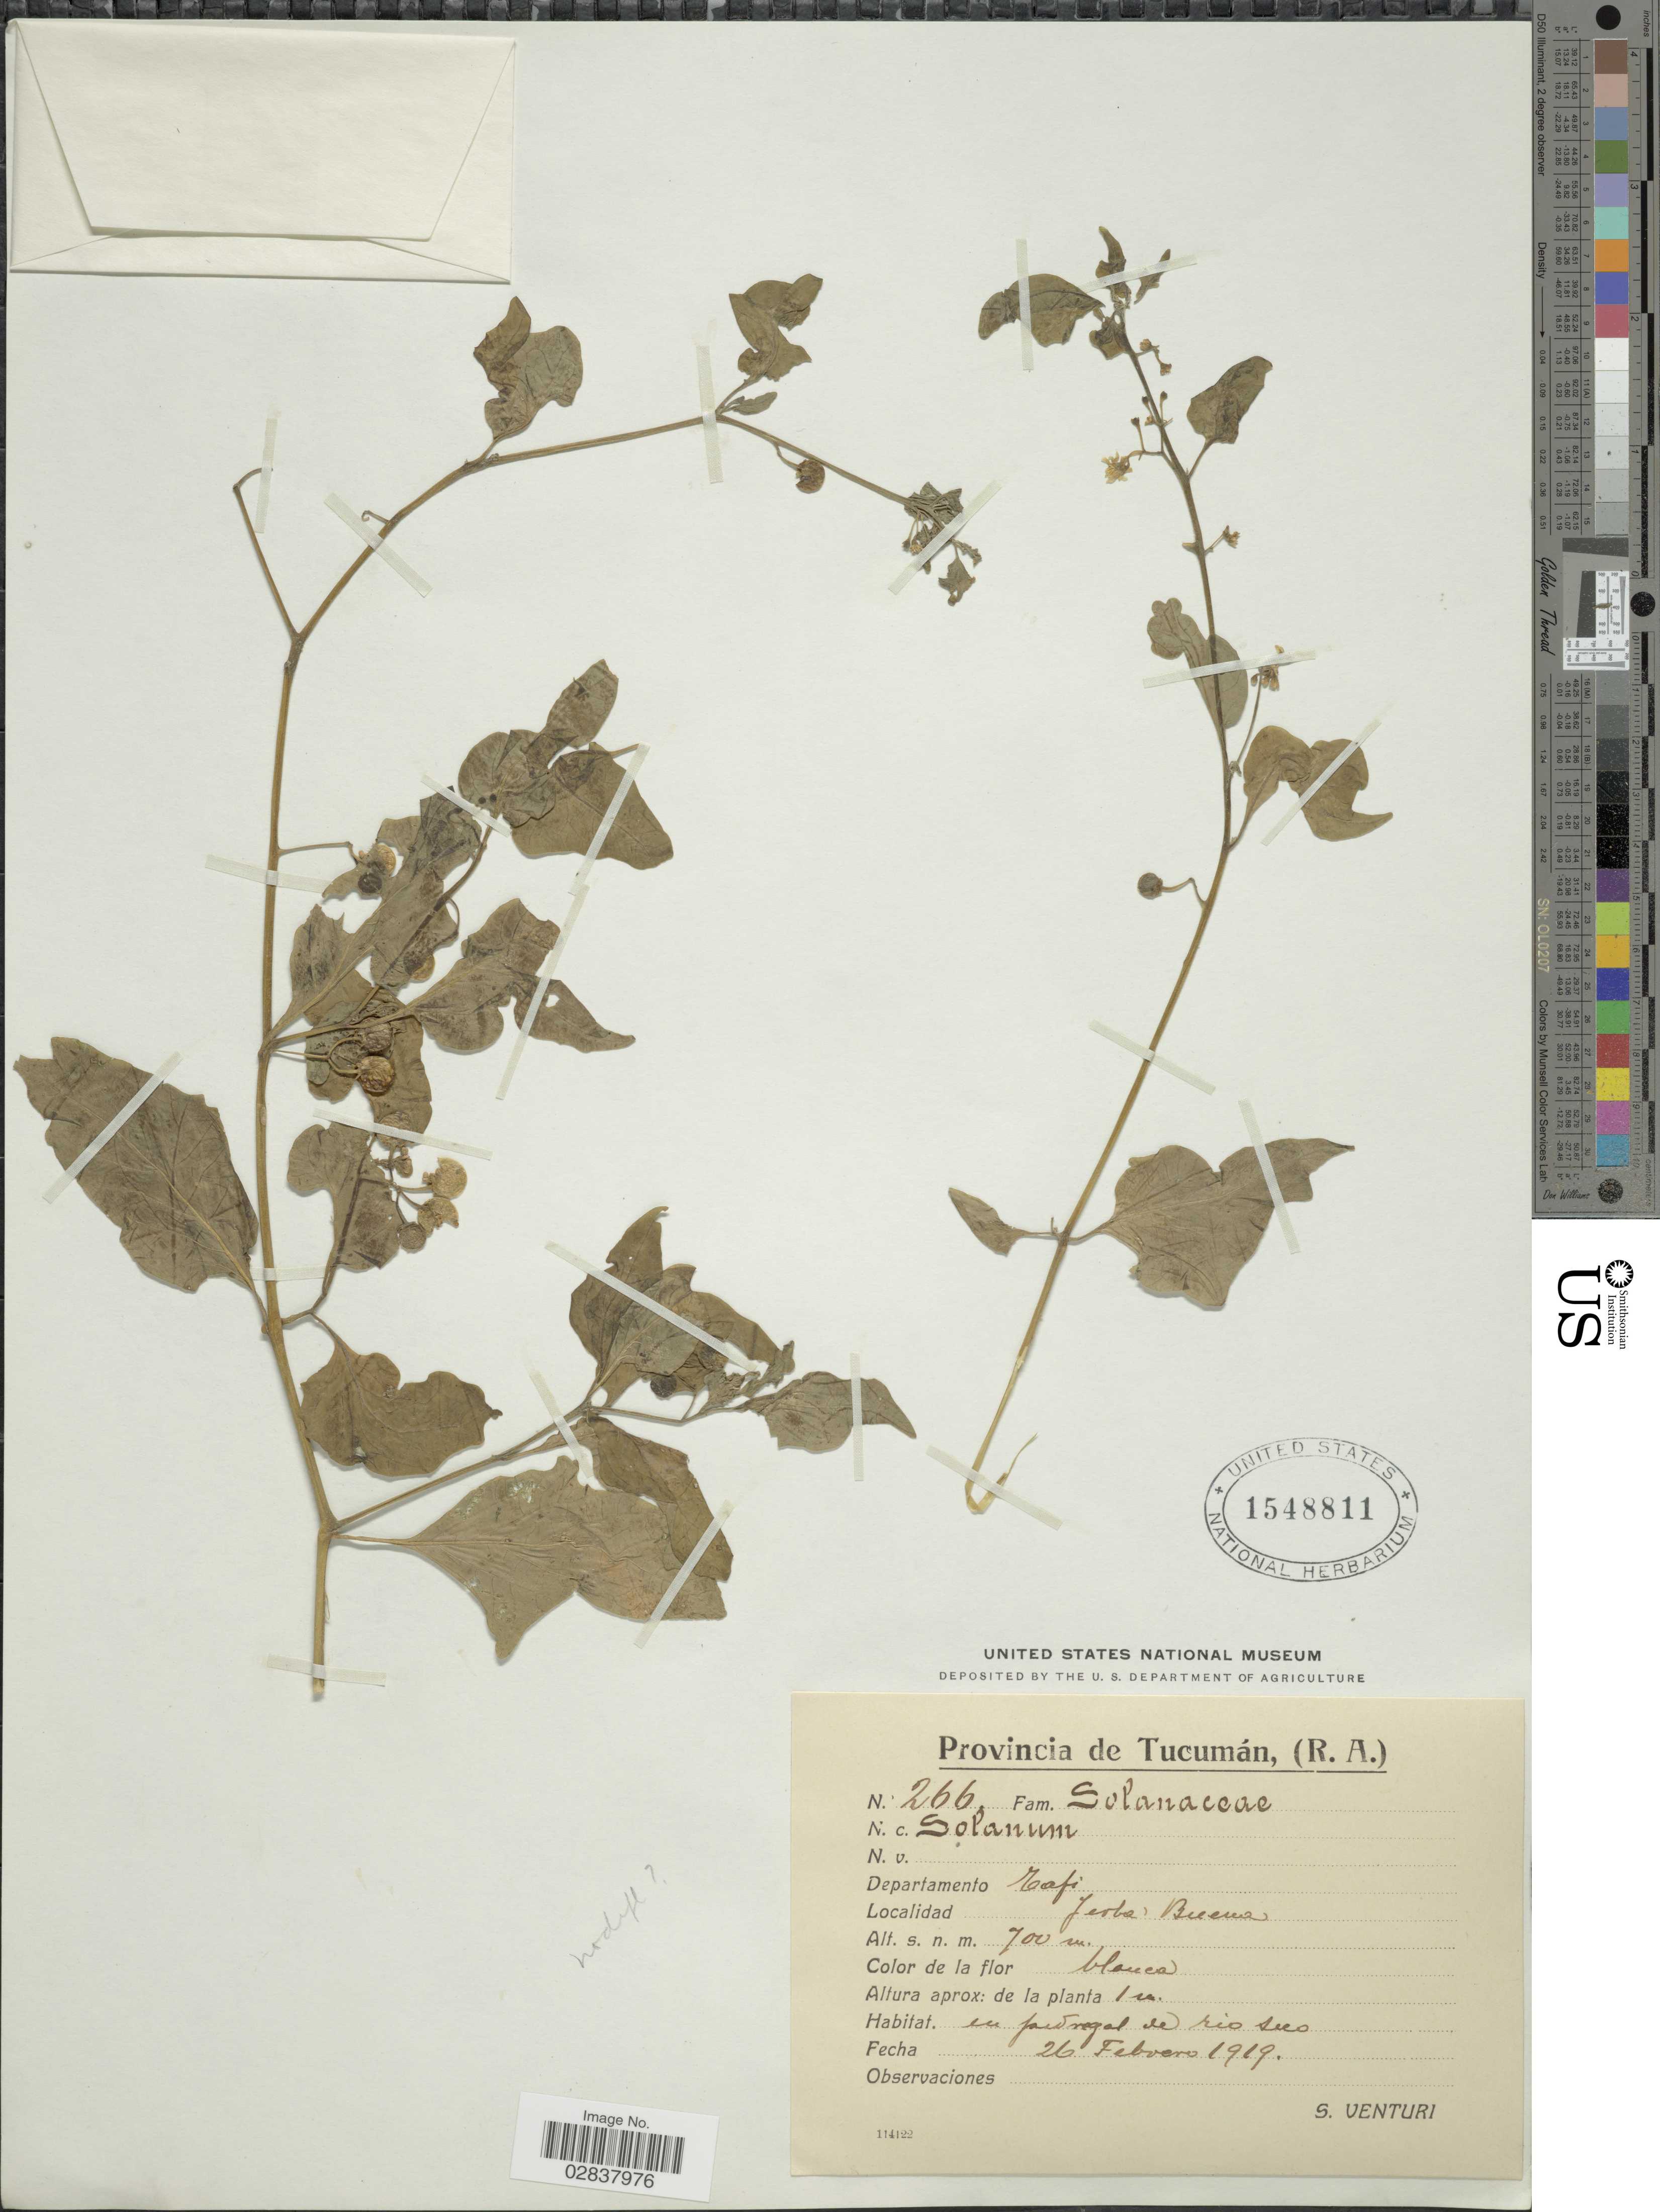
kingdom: Plantae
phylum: Tracheophyta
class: Magnoliopsida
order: Solanales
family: Solanaceae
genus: Solanum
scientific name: Solanum americanum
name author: Mill.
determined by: Knapp, S. D.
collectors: S. Venturi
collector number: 266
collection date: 1919-02-26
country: Argentina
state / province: Tucuman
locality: Departamento Tafi, Jerba Buena.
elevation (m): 700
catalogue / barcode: US 1548811